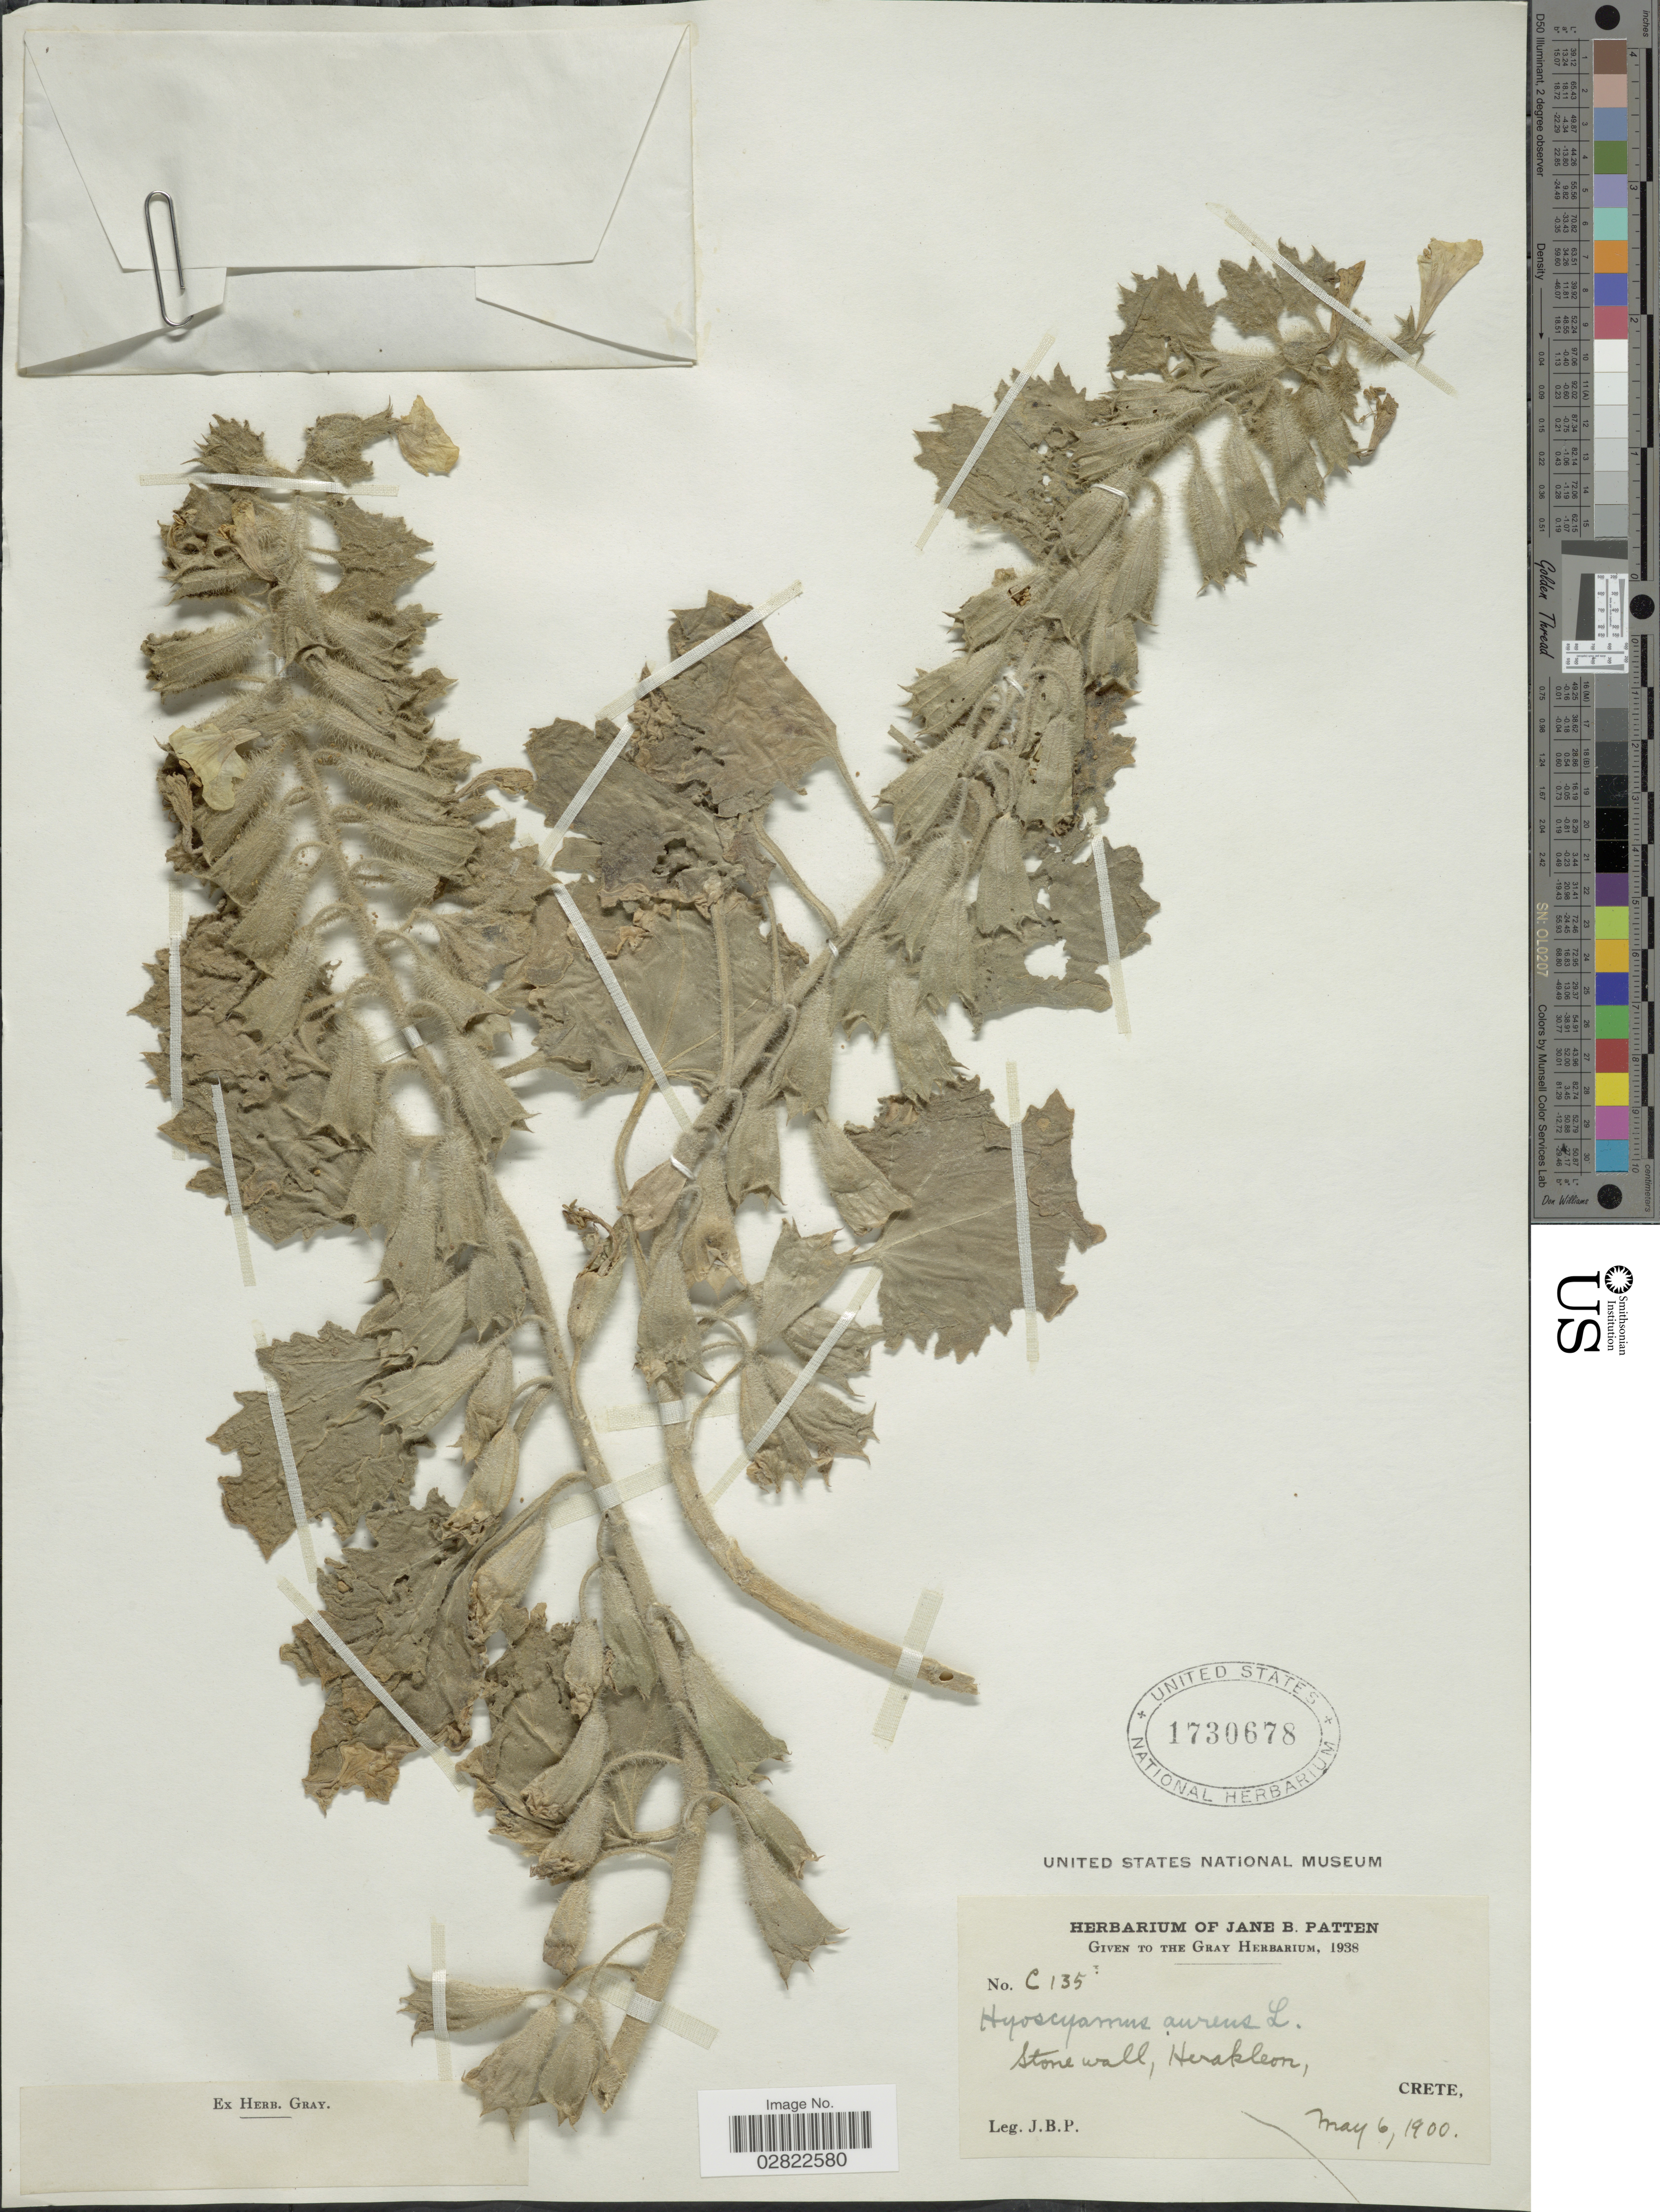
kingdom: Plantae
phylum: Tracheophyta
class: Magnoliopsida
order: Solanales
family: Solanaceae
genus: Hyoscyamus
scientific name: Hyoscyamus aureus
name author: L.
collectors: J. Patten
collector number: C135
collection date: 1900-05-06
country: Greece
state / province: Crete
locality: Stone wall, Herakleon.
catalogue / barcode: US 1730678